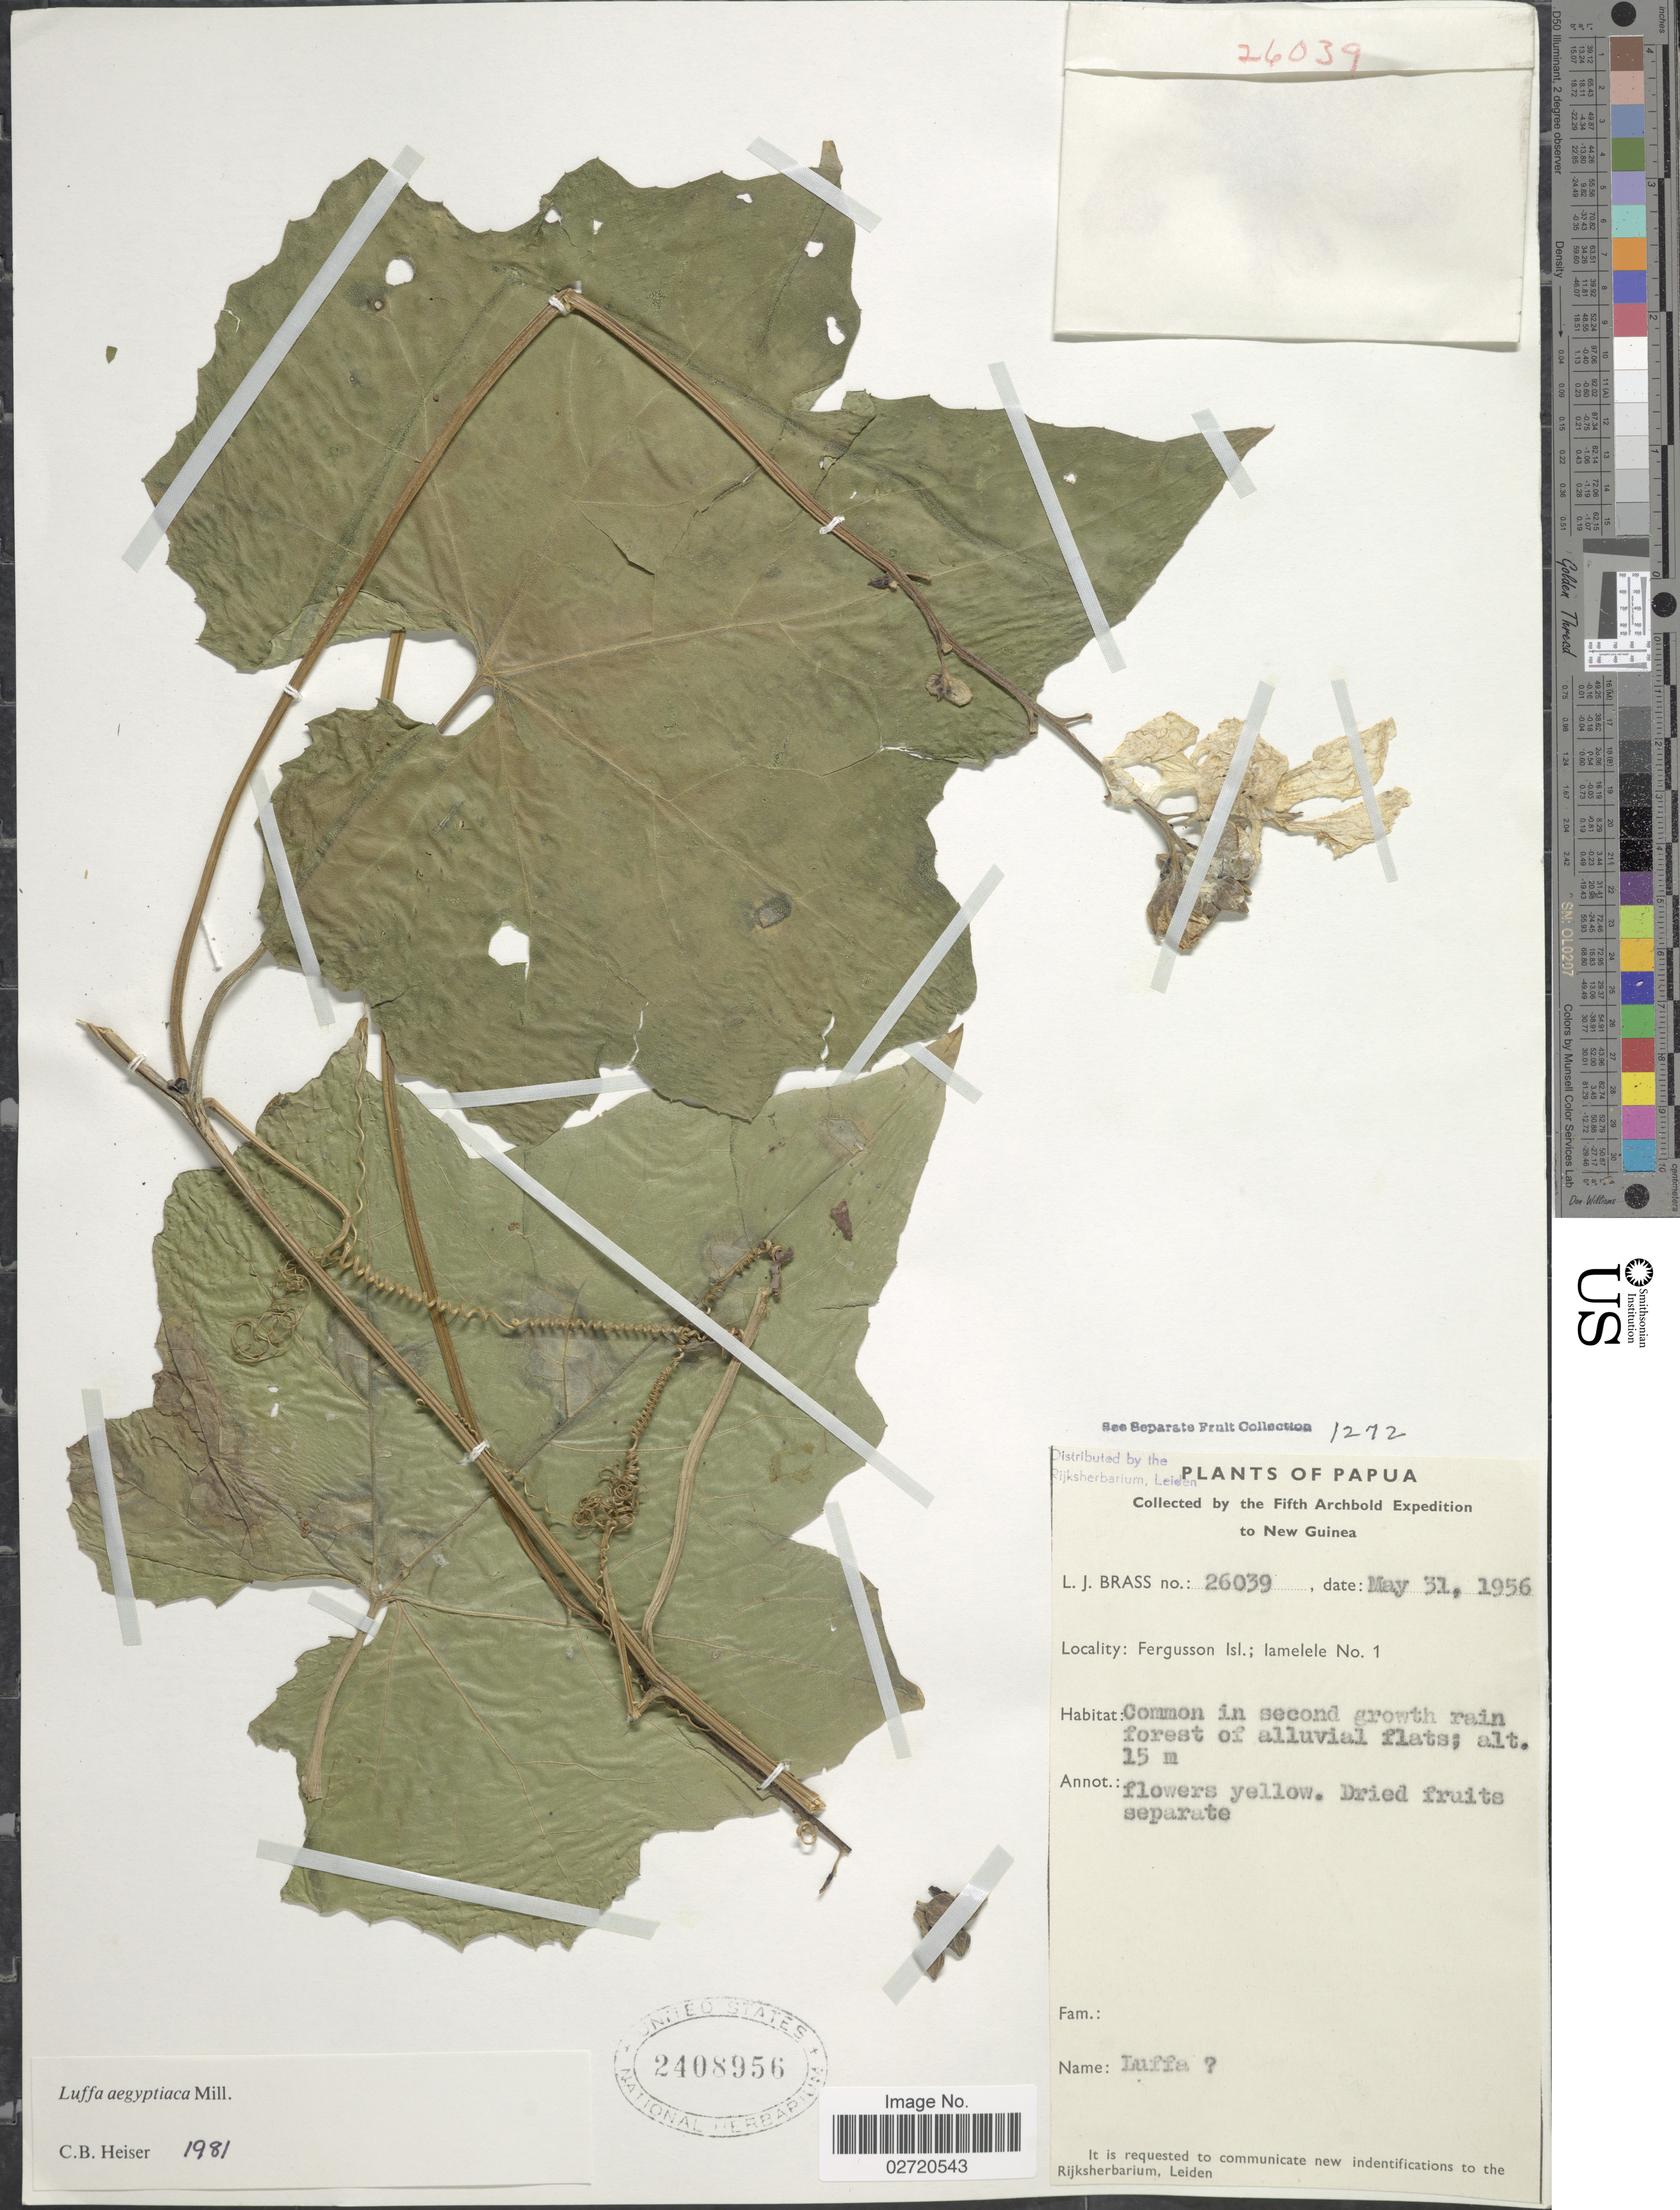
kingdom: Plantae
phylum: Tracheophyta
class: Magnoliopsida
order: Cucurbitales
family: Cucurbitaceae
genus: Luffa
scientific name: Luffa aegyptiaca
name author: Mill.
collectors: L. J. Brass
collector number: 26039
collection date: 1956-05-31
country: Papua New Guinea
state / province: Milne Bay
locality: Papua. Fergusson Isl.; Iamelele No. 1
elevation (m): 15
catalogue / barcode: US 2408956